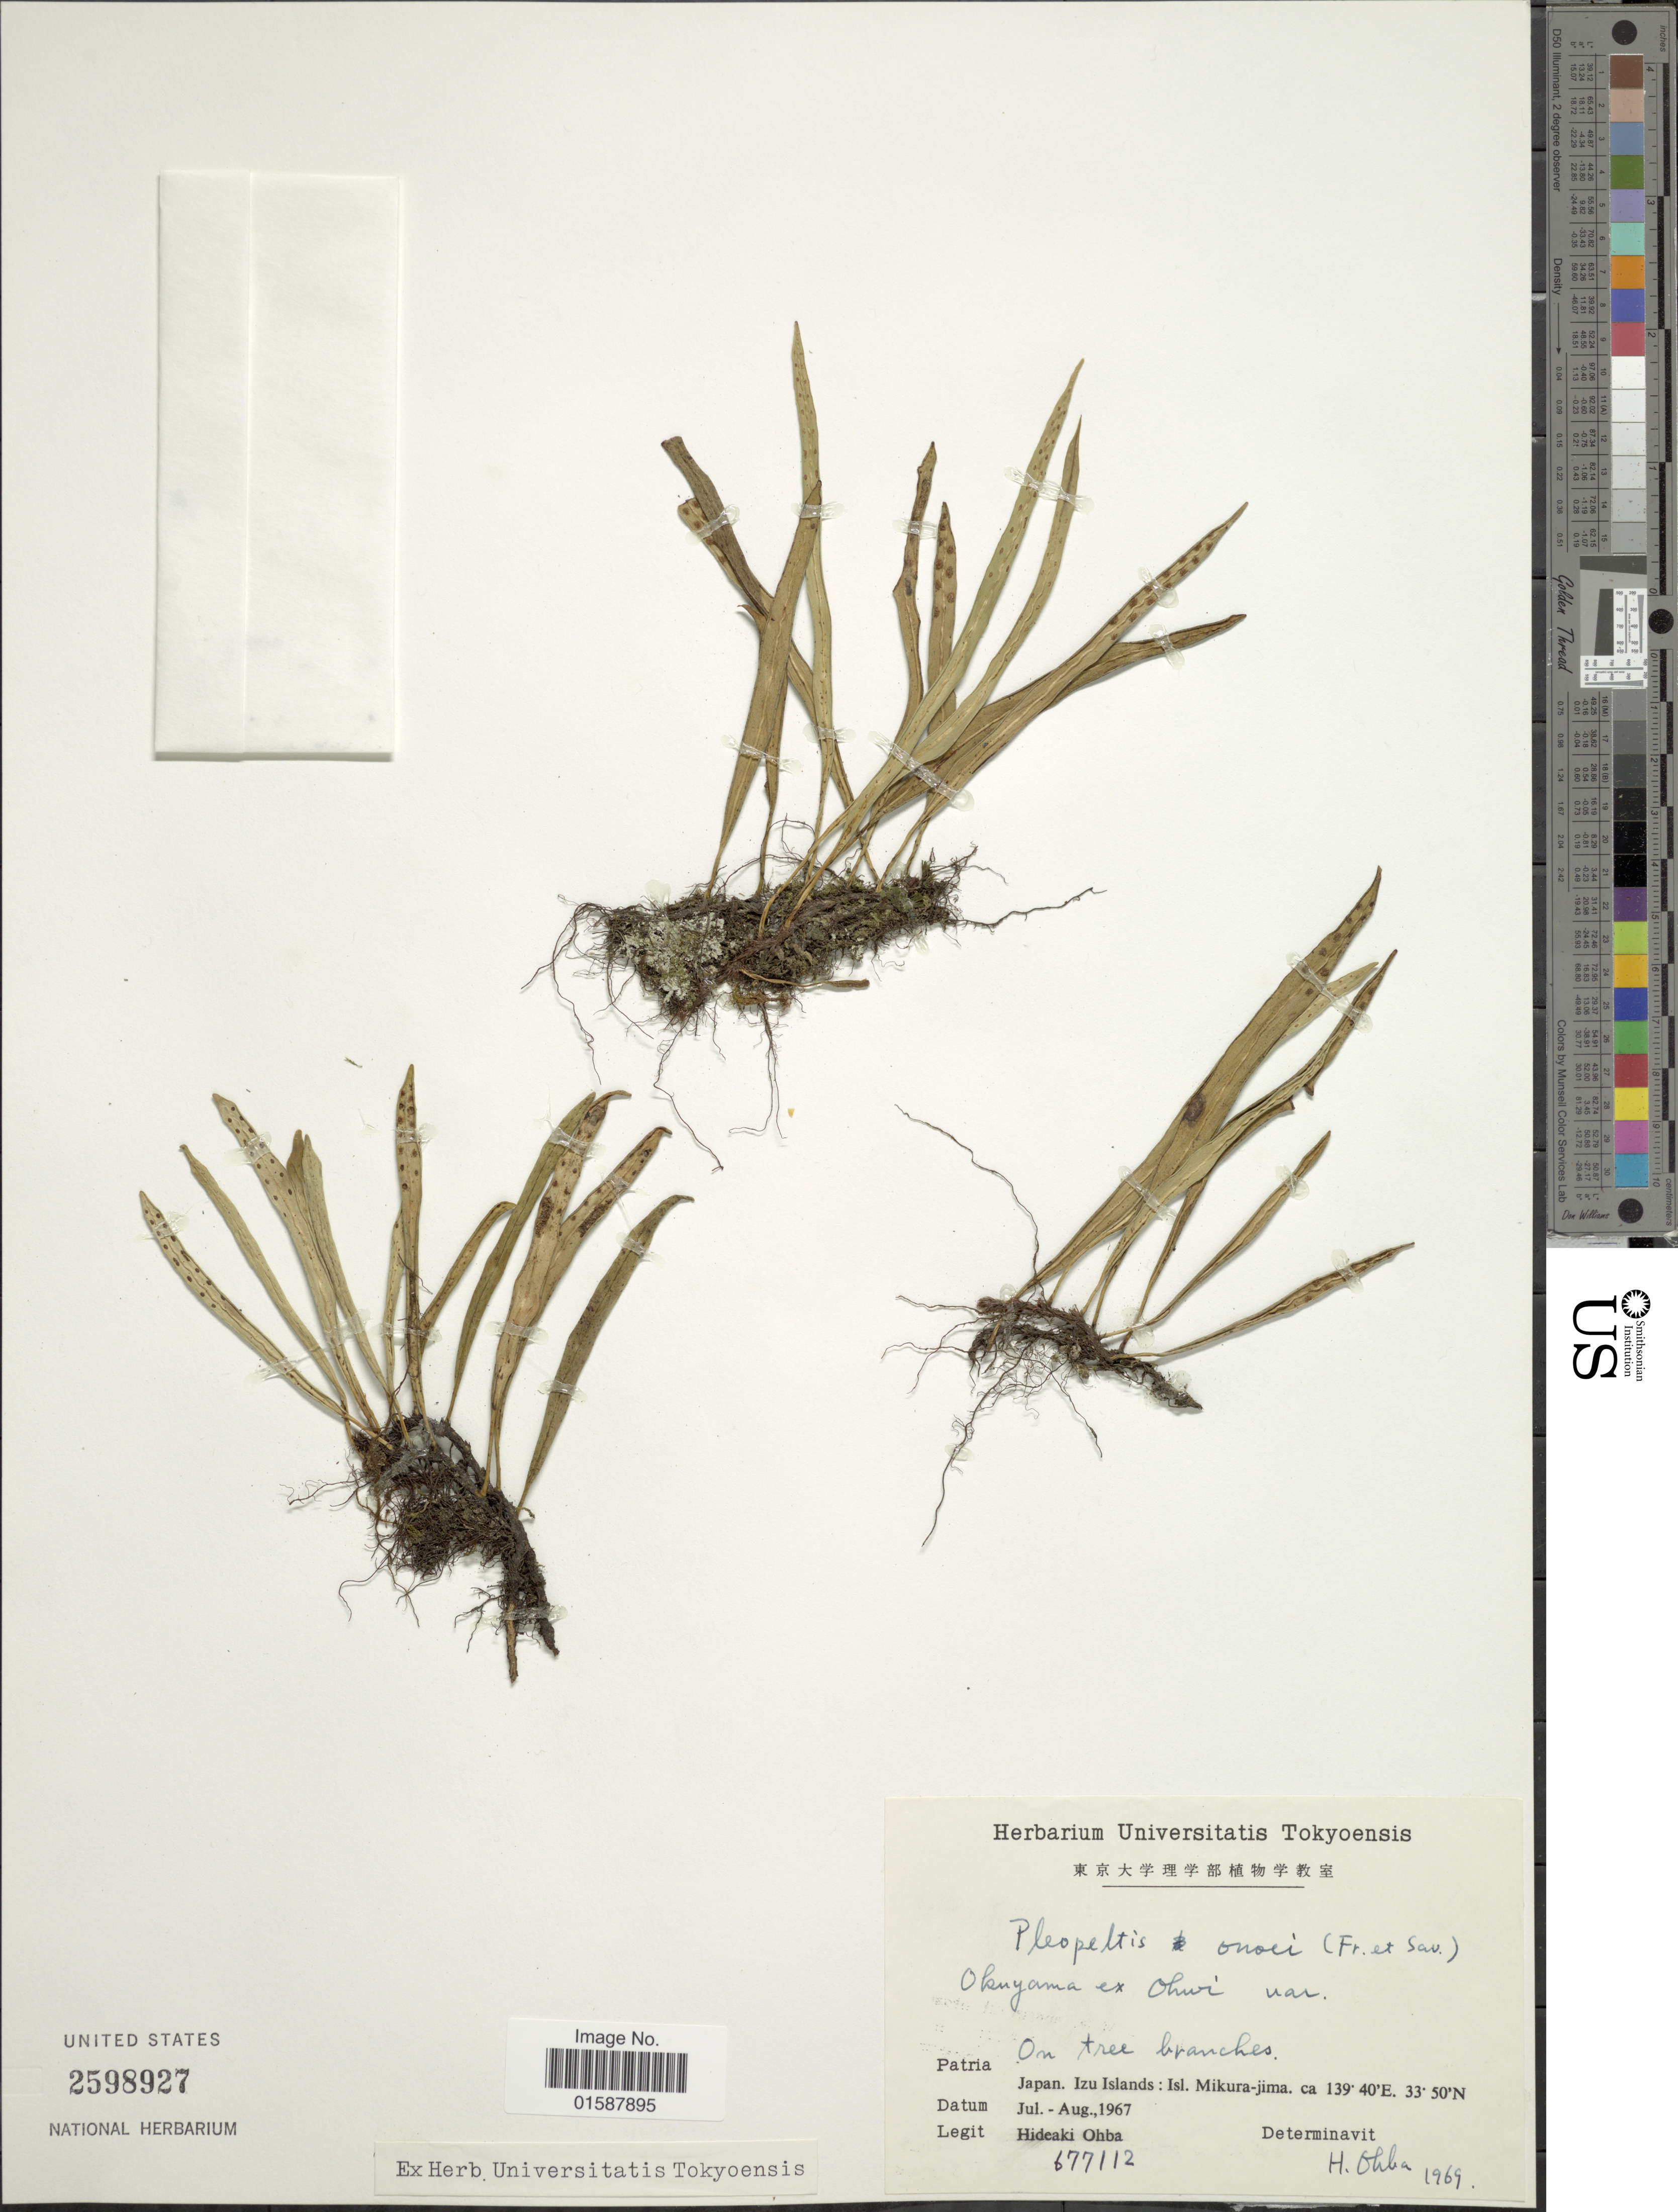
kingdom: Plantae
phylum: Tracheophyta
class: Polypodiopsida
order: Polypodiales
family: Polypodiaceae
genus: Lepisorus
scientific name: Lepisorus onoei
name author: Ching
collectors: H. Ohba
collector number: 677112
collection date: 1967-07/1967-08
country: Japan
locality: Izu Islands: Isl. Mikura-jima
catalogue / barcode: US 2598927